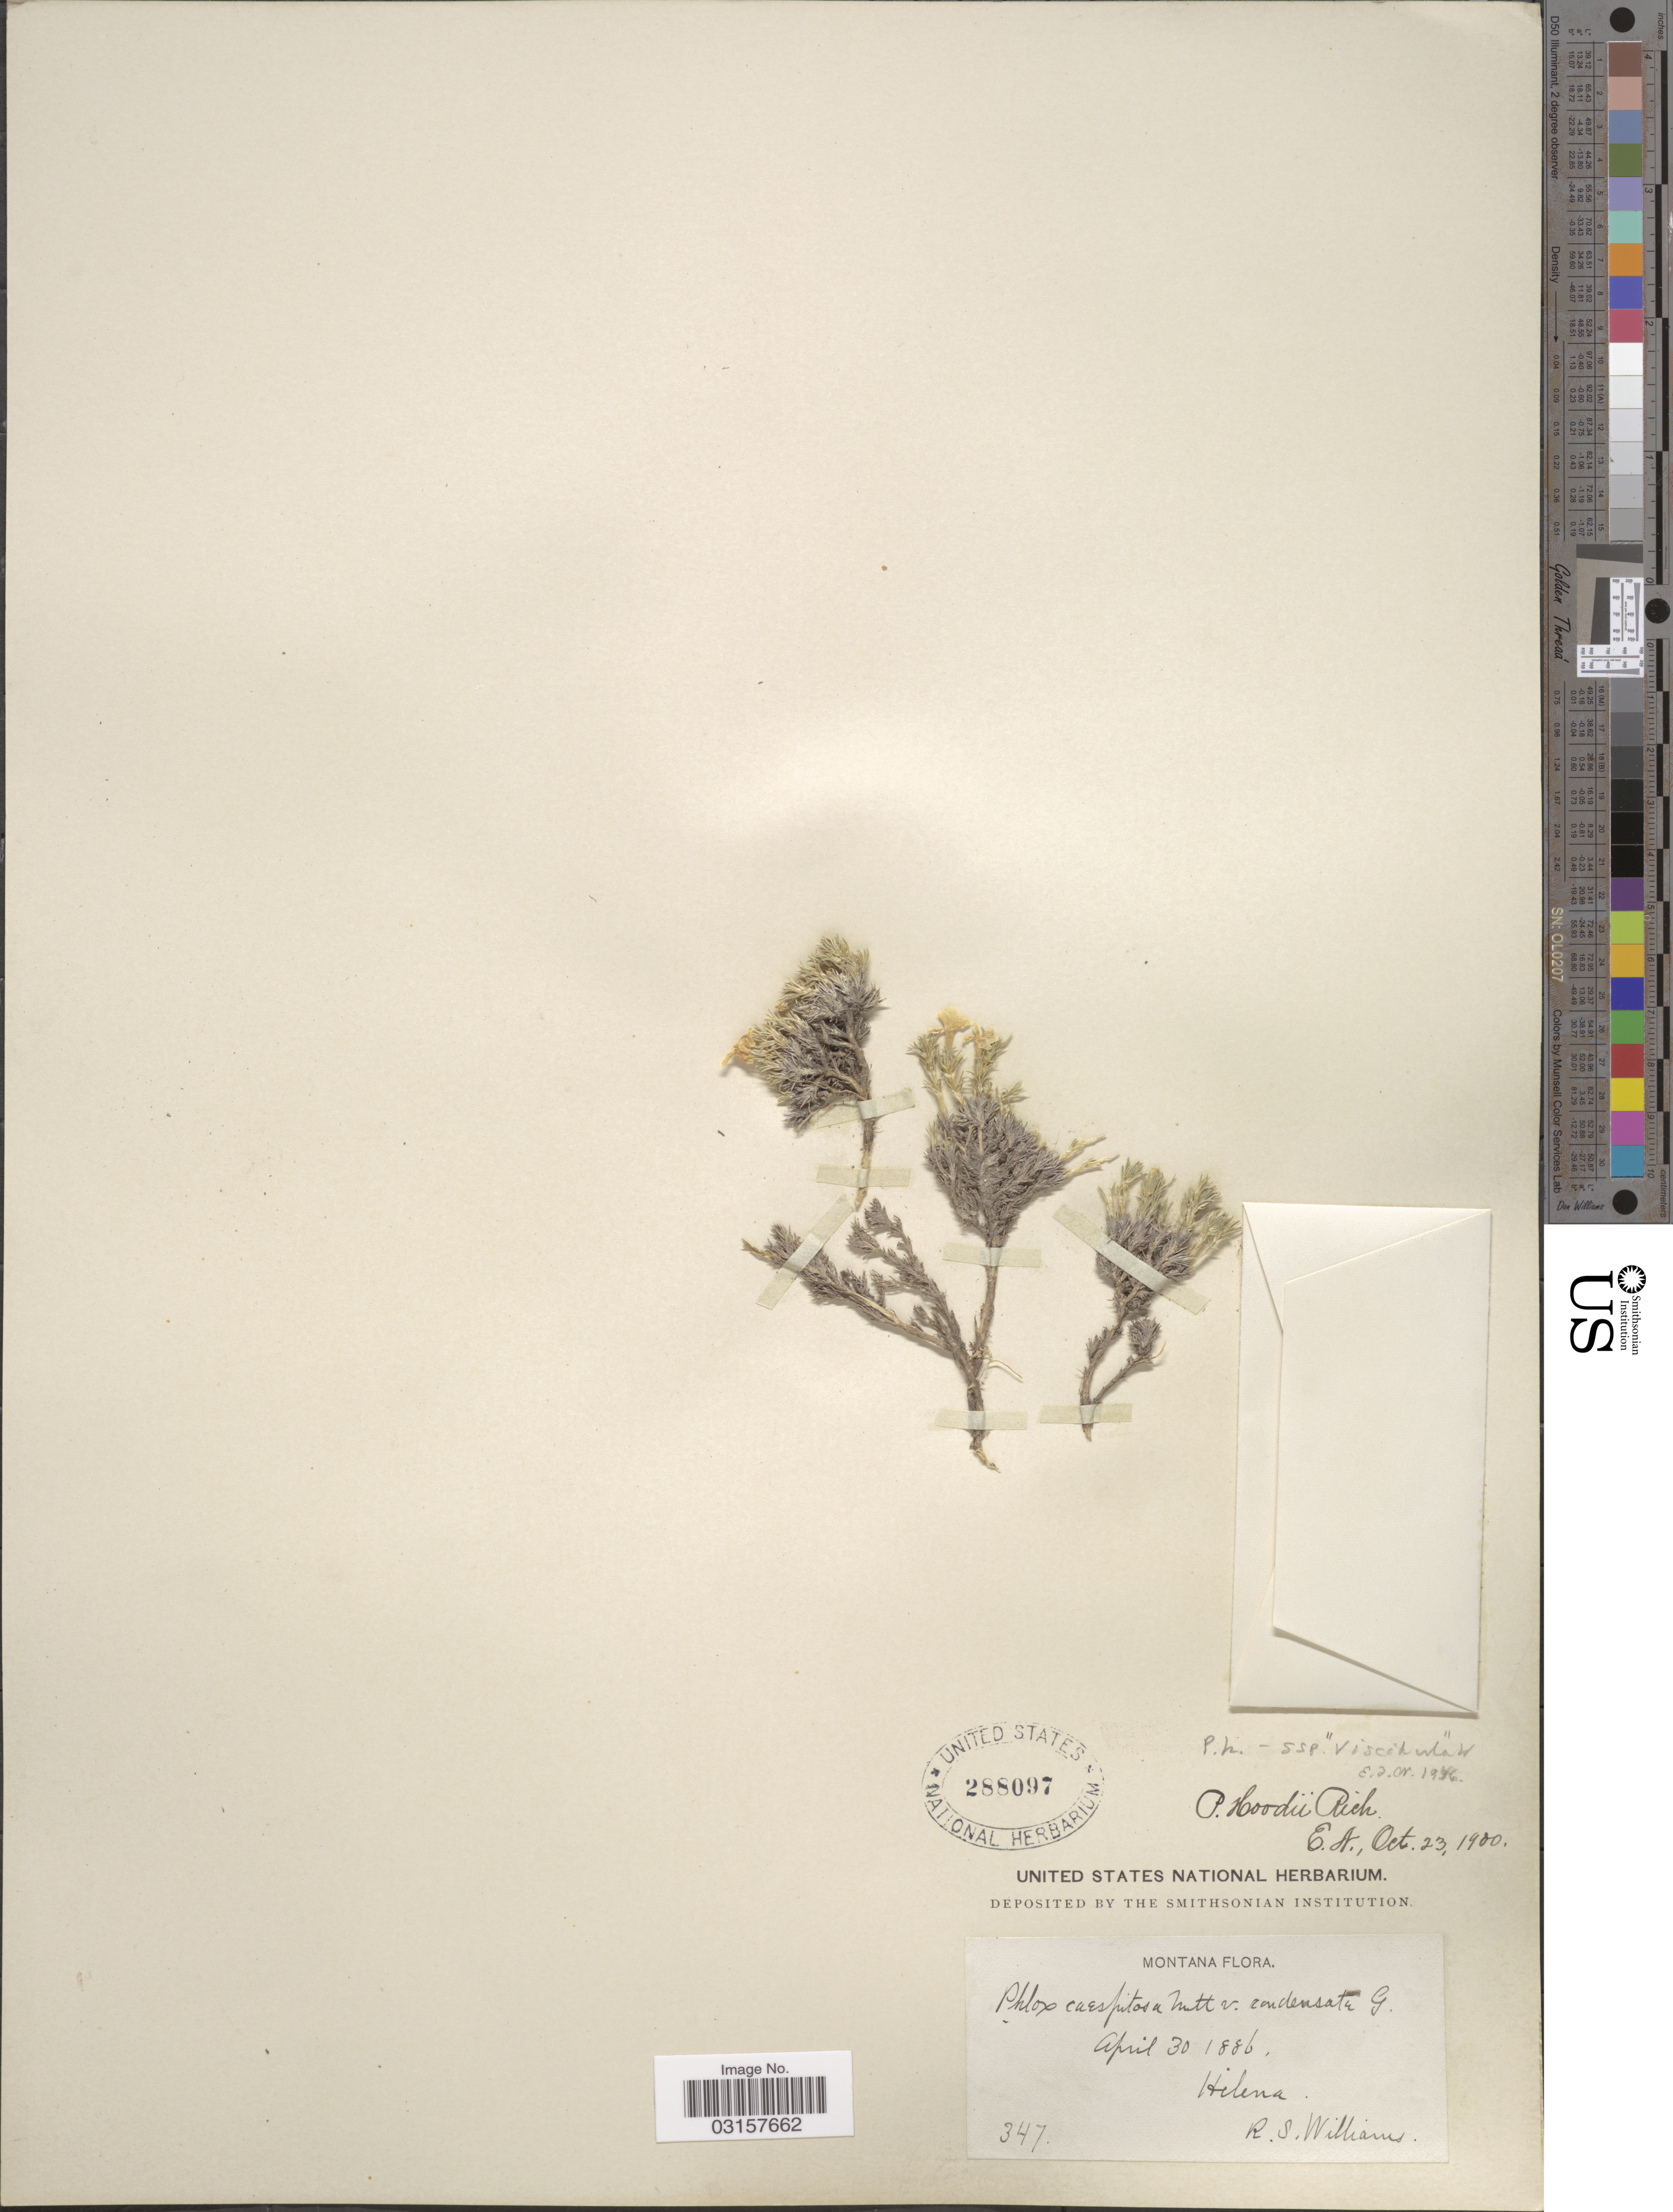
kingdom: Plantae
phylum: Tracheophyta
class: Magnoliopsida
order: Ericales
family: Polemoniaceae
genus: Phlox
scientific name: Phlox caespitosa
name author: Nutt.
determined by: Mayfield, M. H.; Ferguson, C. J.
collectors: R. S. Williams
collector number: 347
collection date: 1886-04-30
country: United States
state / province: Montana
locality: Helena.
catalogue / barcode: US 288097